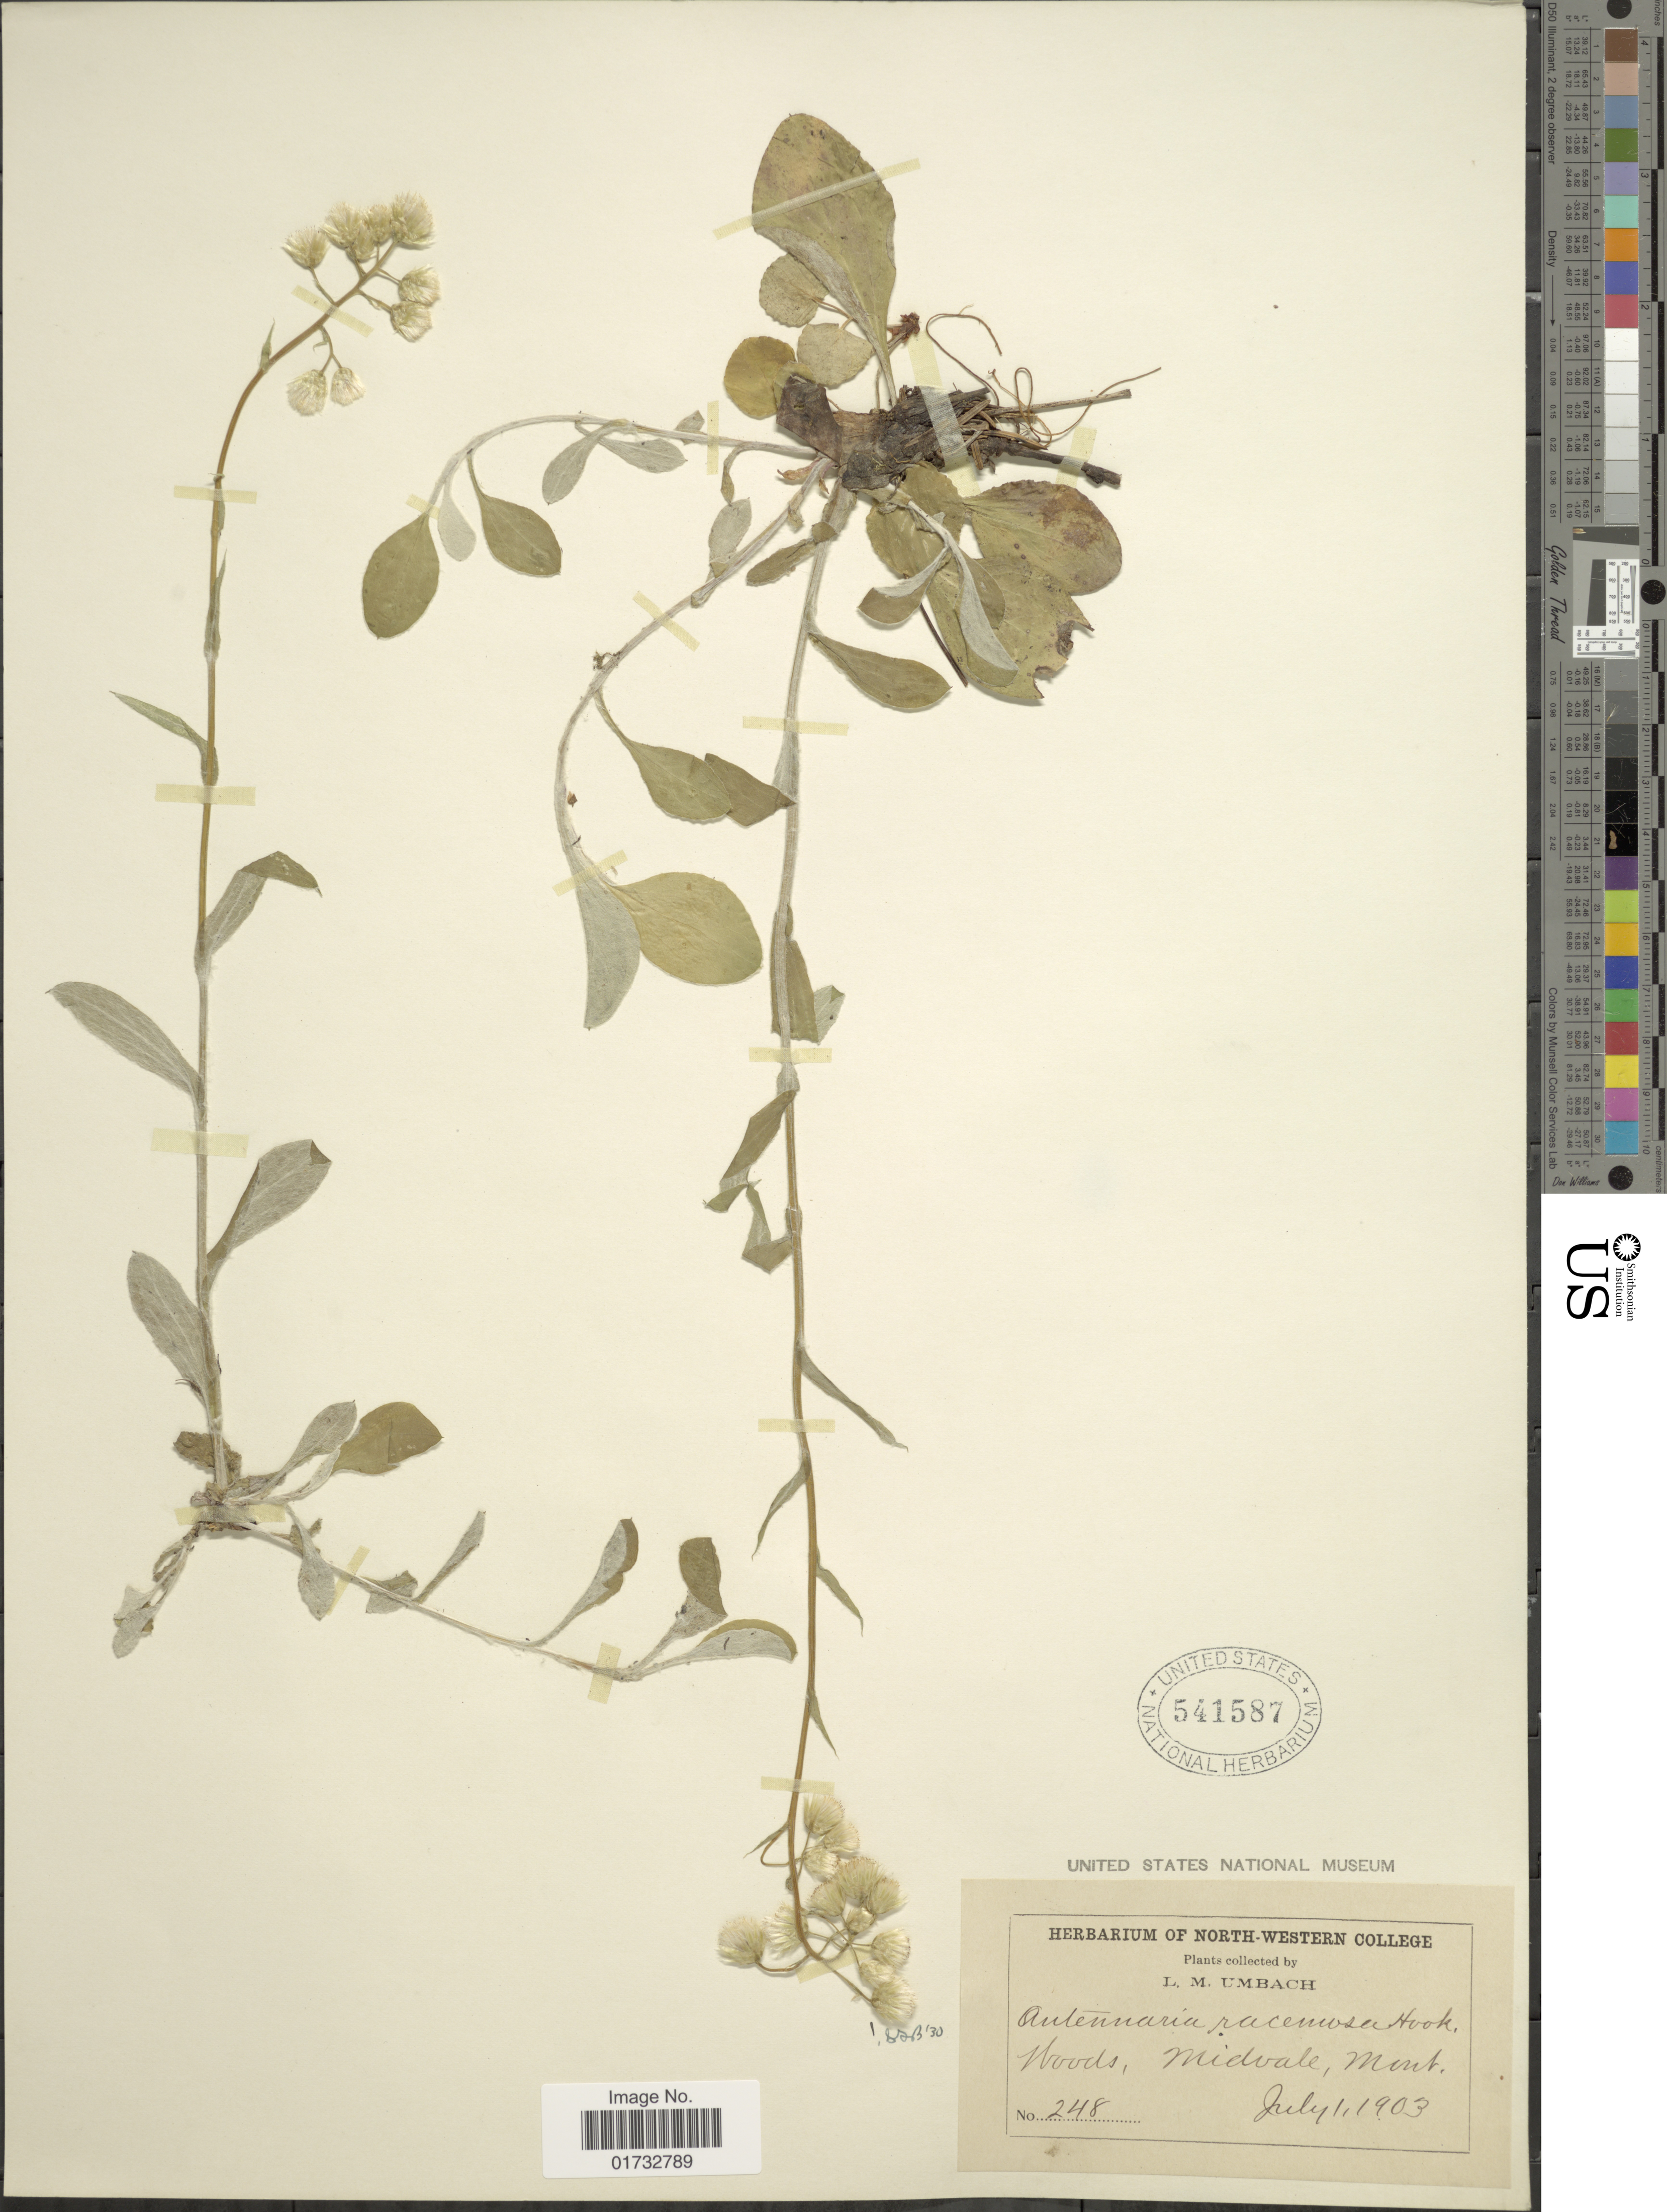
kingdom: Plantae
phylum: Tracheophyta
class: Magnoliopsida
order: Asterales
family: Asteraceae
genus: Antennaria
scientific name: Antennaria racemosa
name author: Hook.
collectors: L. M. Umbach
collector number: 248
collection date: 1903-07-01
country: United States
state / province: Montana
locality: Midvale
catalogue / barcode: US 541587